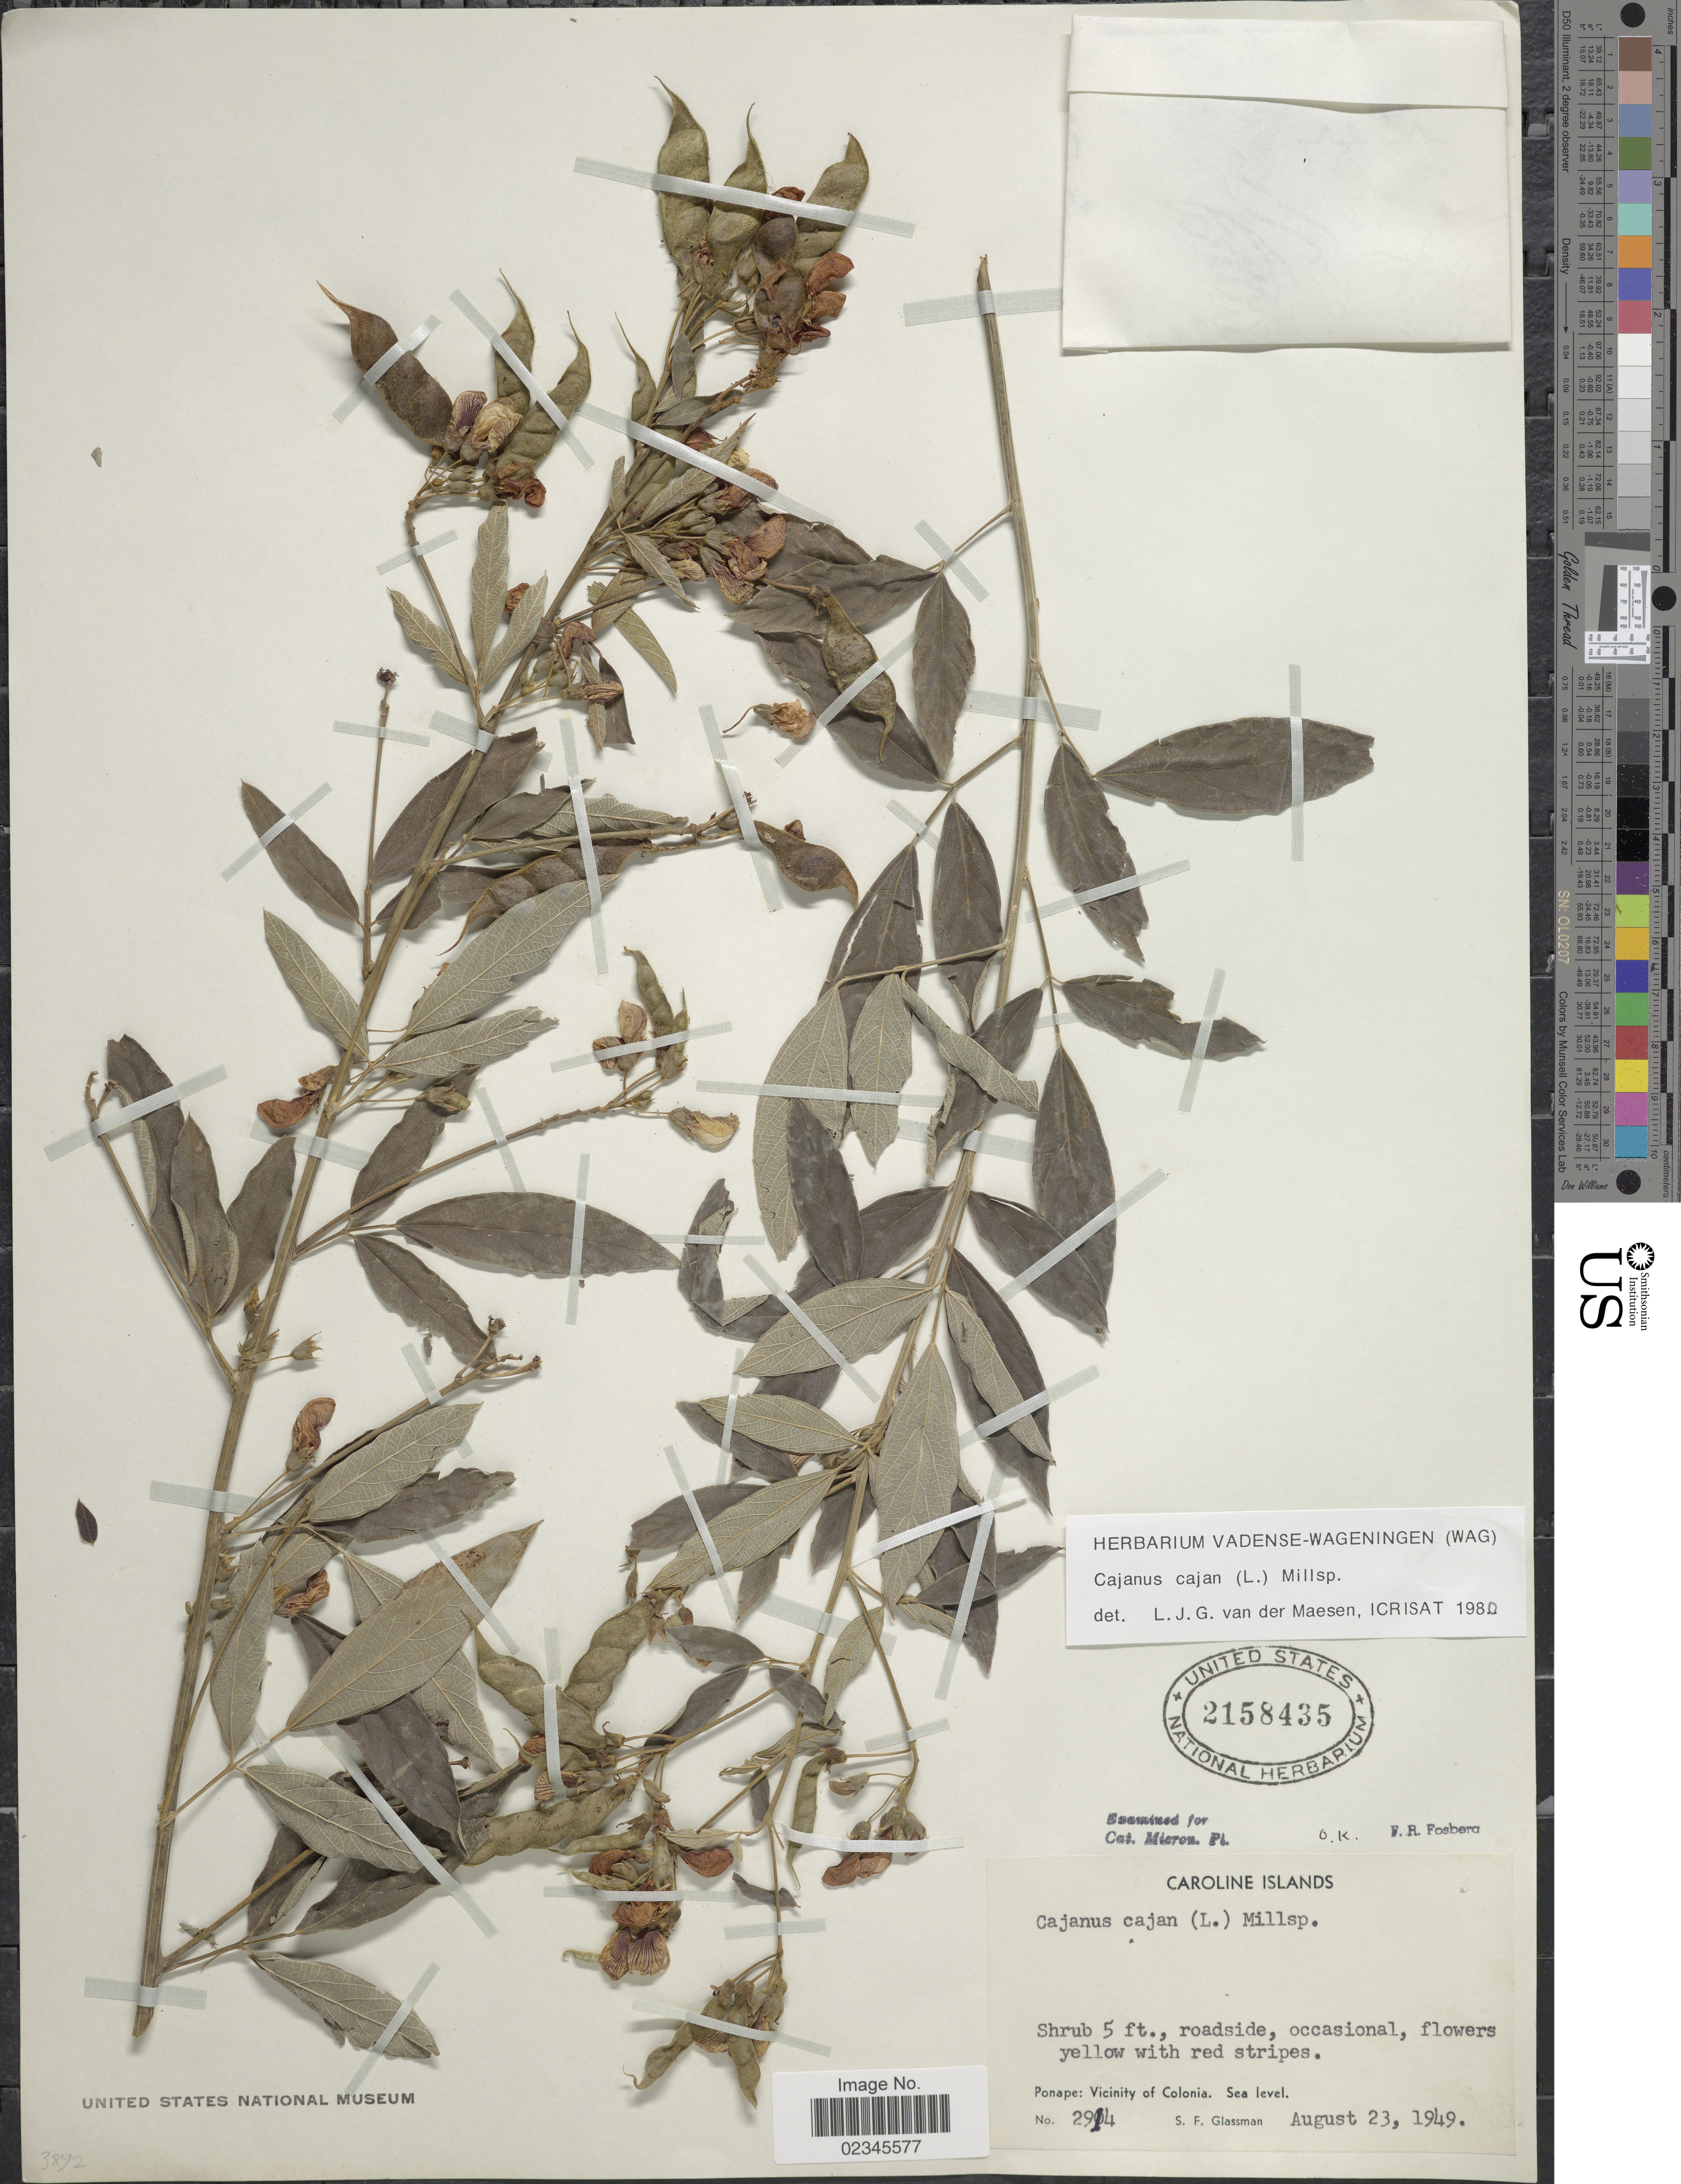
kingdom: Plantae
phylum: Tracheophyta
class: Magnoliopsida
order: Fabales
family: Fabaceae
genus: Cajanus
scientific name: Cajanus cajan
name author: (L.) Huth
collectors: S. F. Glassman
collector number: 2914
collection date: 1949-08-23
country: Micronesia, Federated States of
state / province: Pohnpei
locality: Caroline Islands. Ponape: Vicinity of Colonia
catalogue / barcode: US 2158435